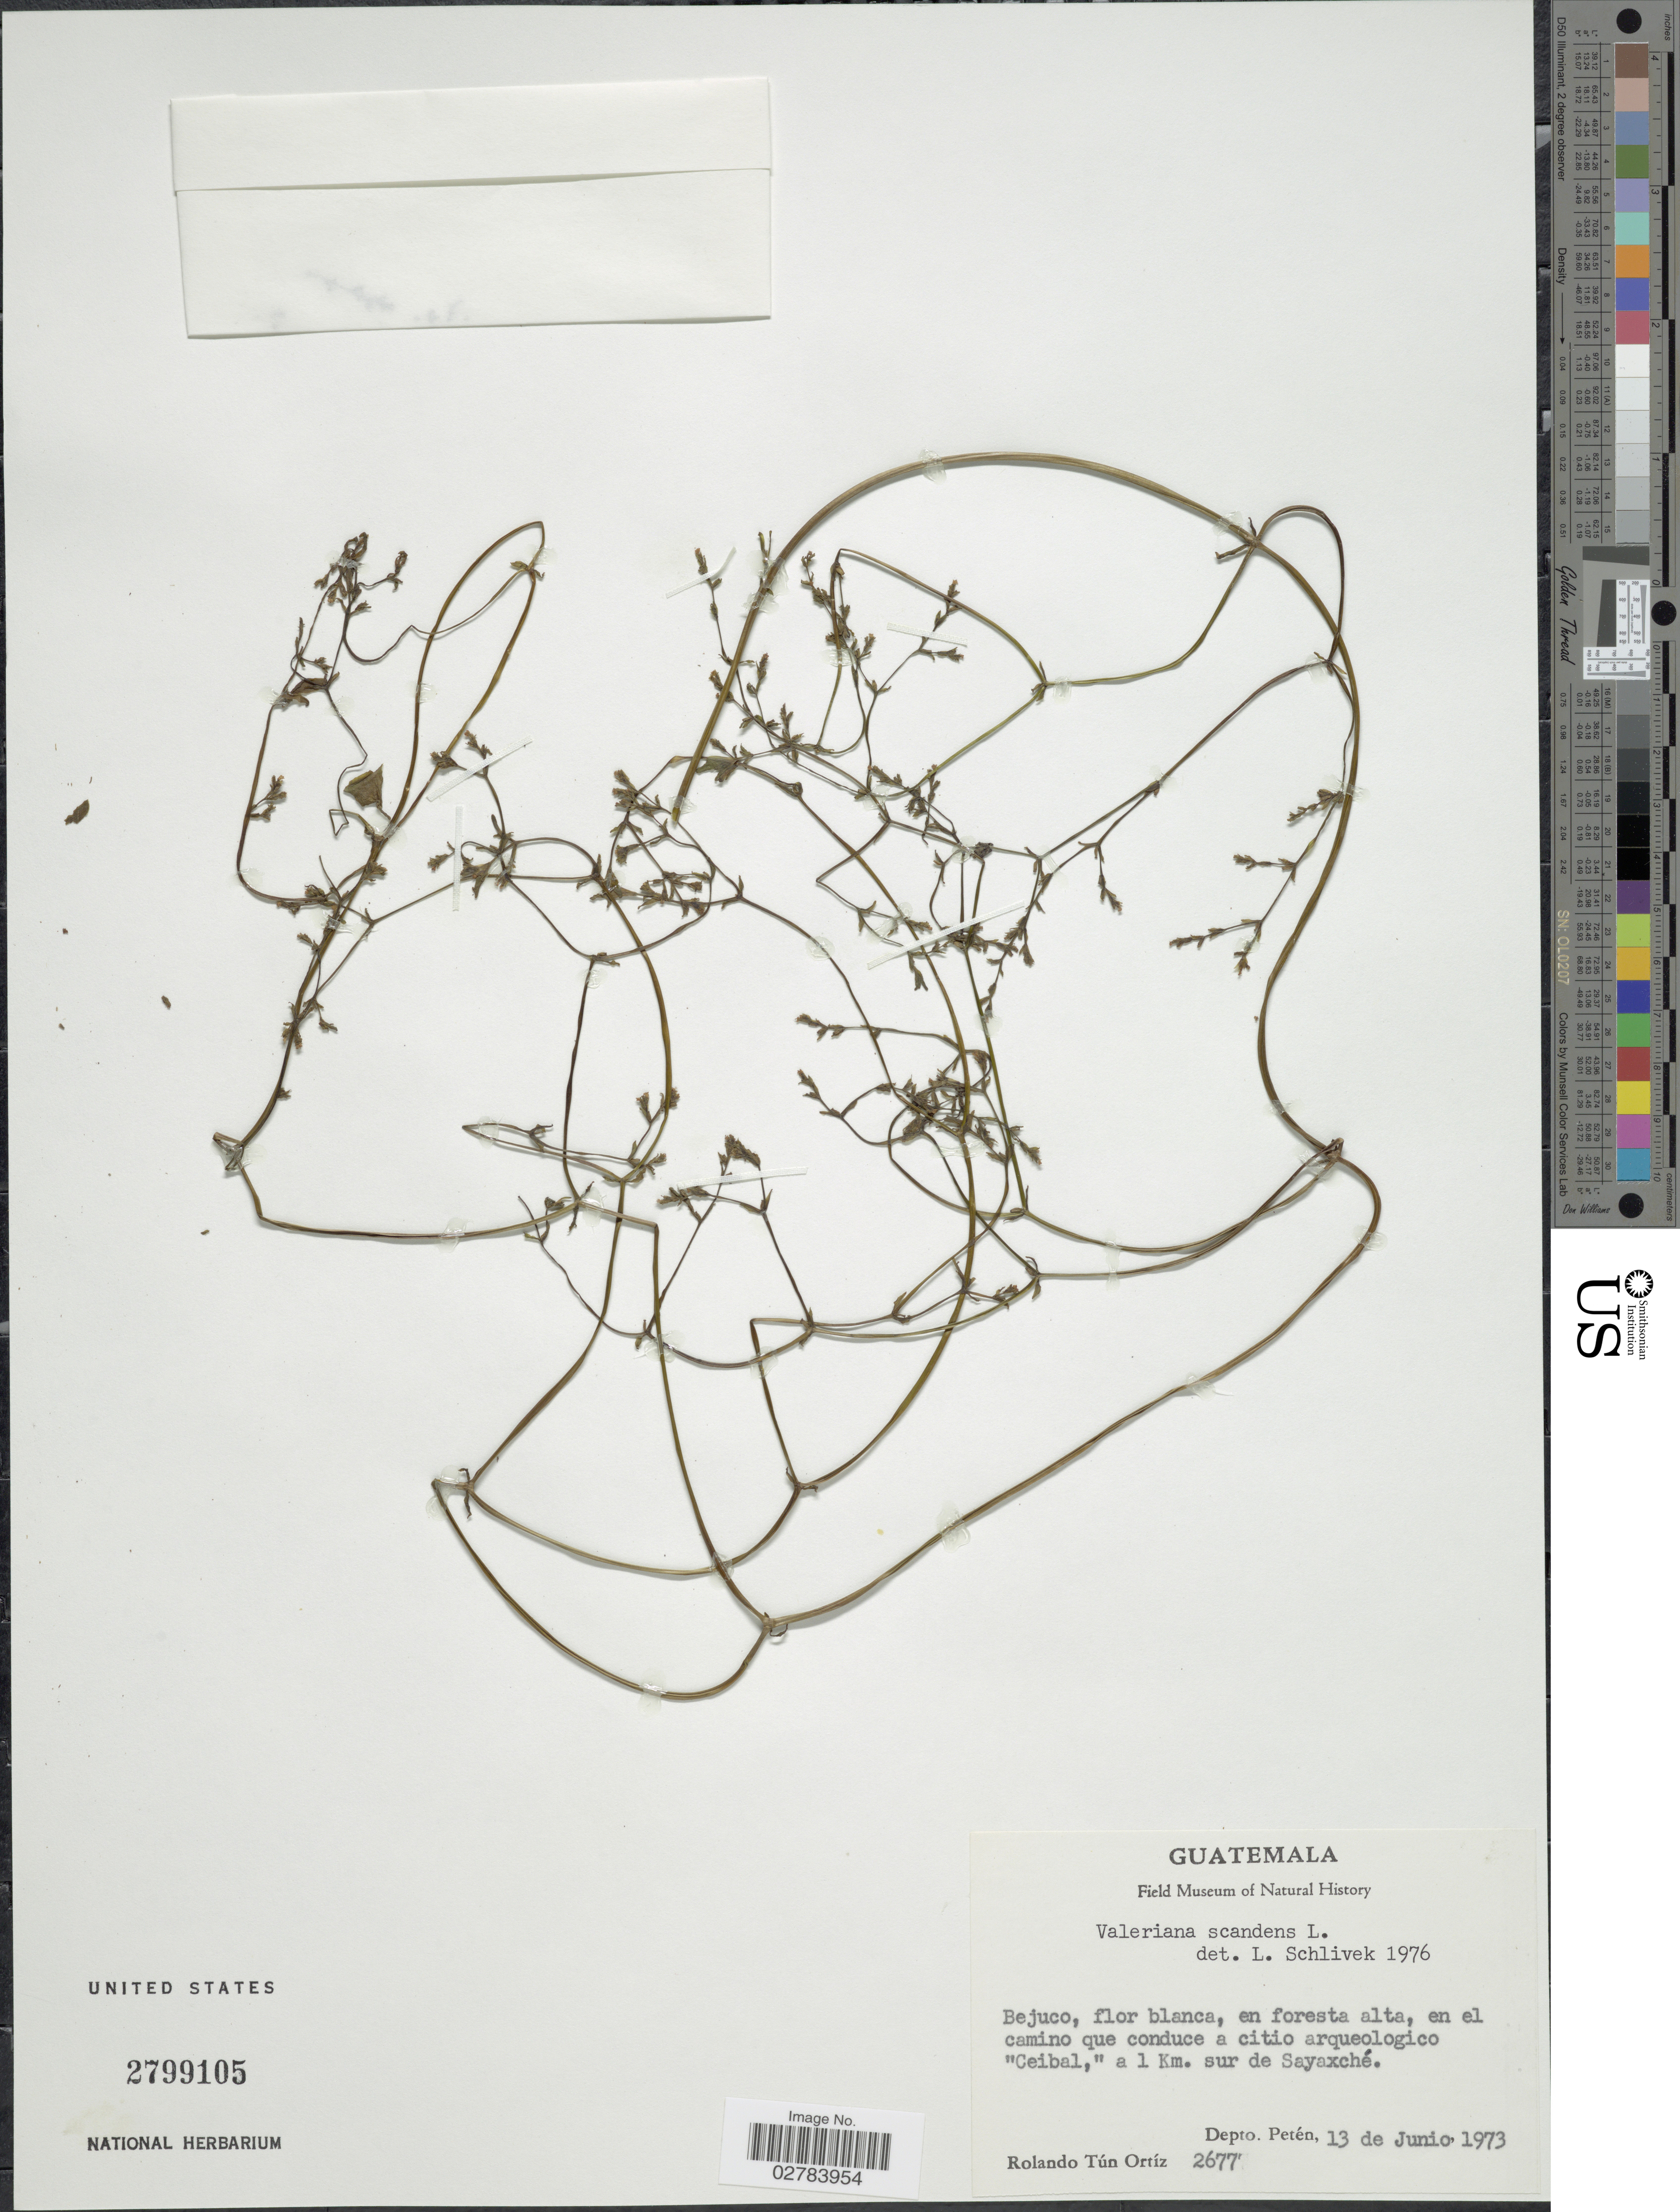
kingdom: Plantae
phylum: Tracheophyta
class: Magnoliopsida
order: Dipsacales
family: Caprifoliaceae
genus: Valeriana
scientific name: Valeriana scandens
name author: L.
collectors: R. T. Ortíz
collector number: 2677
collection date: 1973-06-13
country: Guatemala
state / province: El Petén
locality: En el camino que conduce a citio arqueologico "Ceibal", a 1 km. sur de Sayaxché.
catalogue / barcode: US 2799105